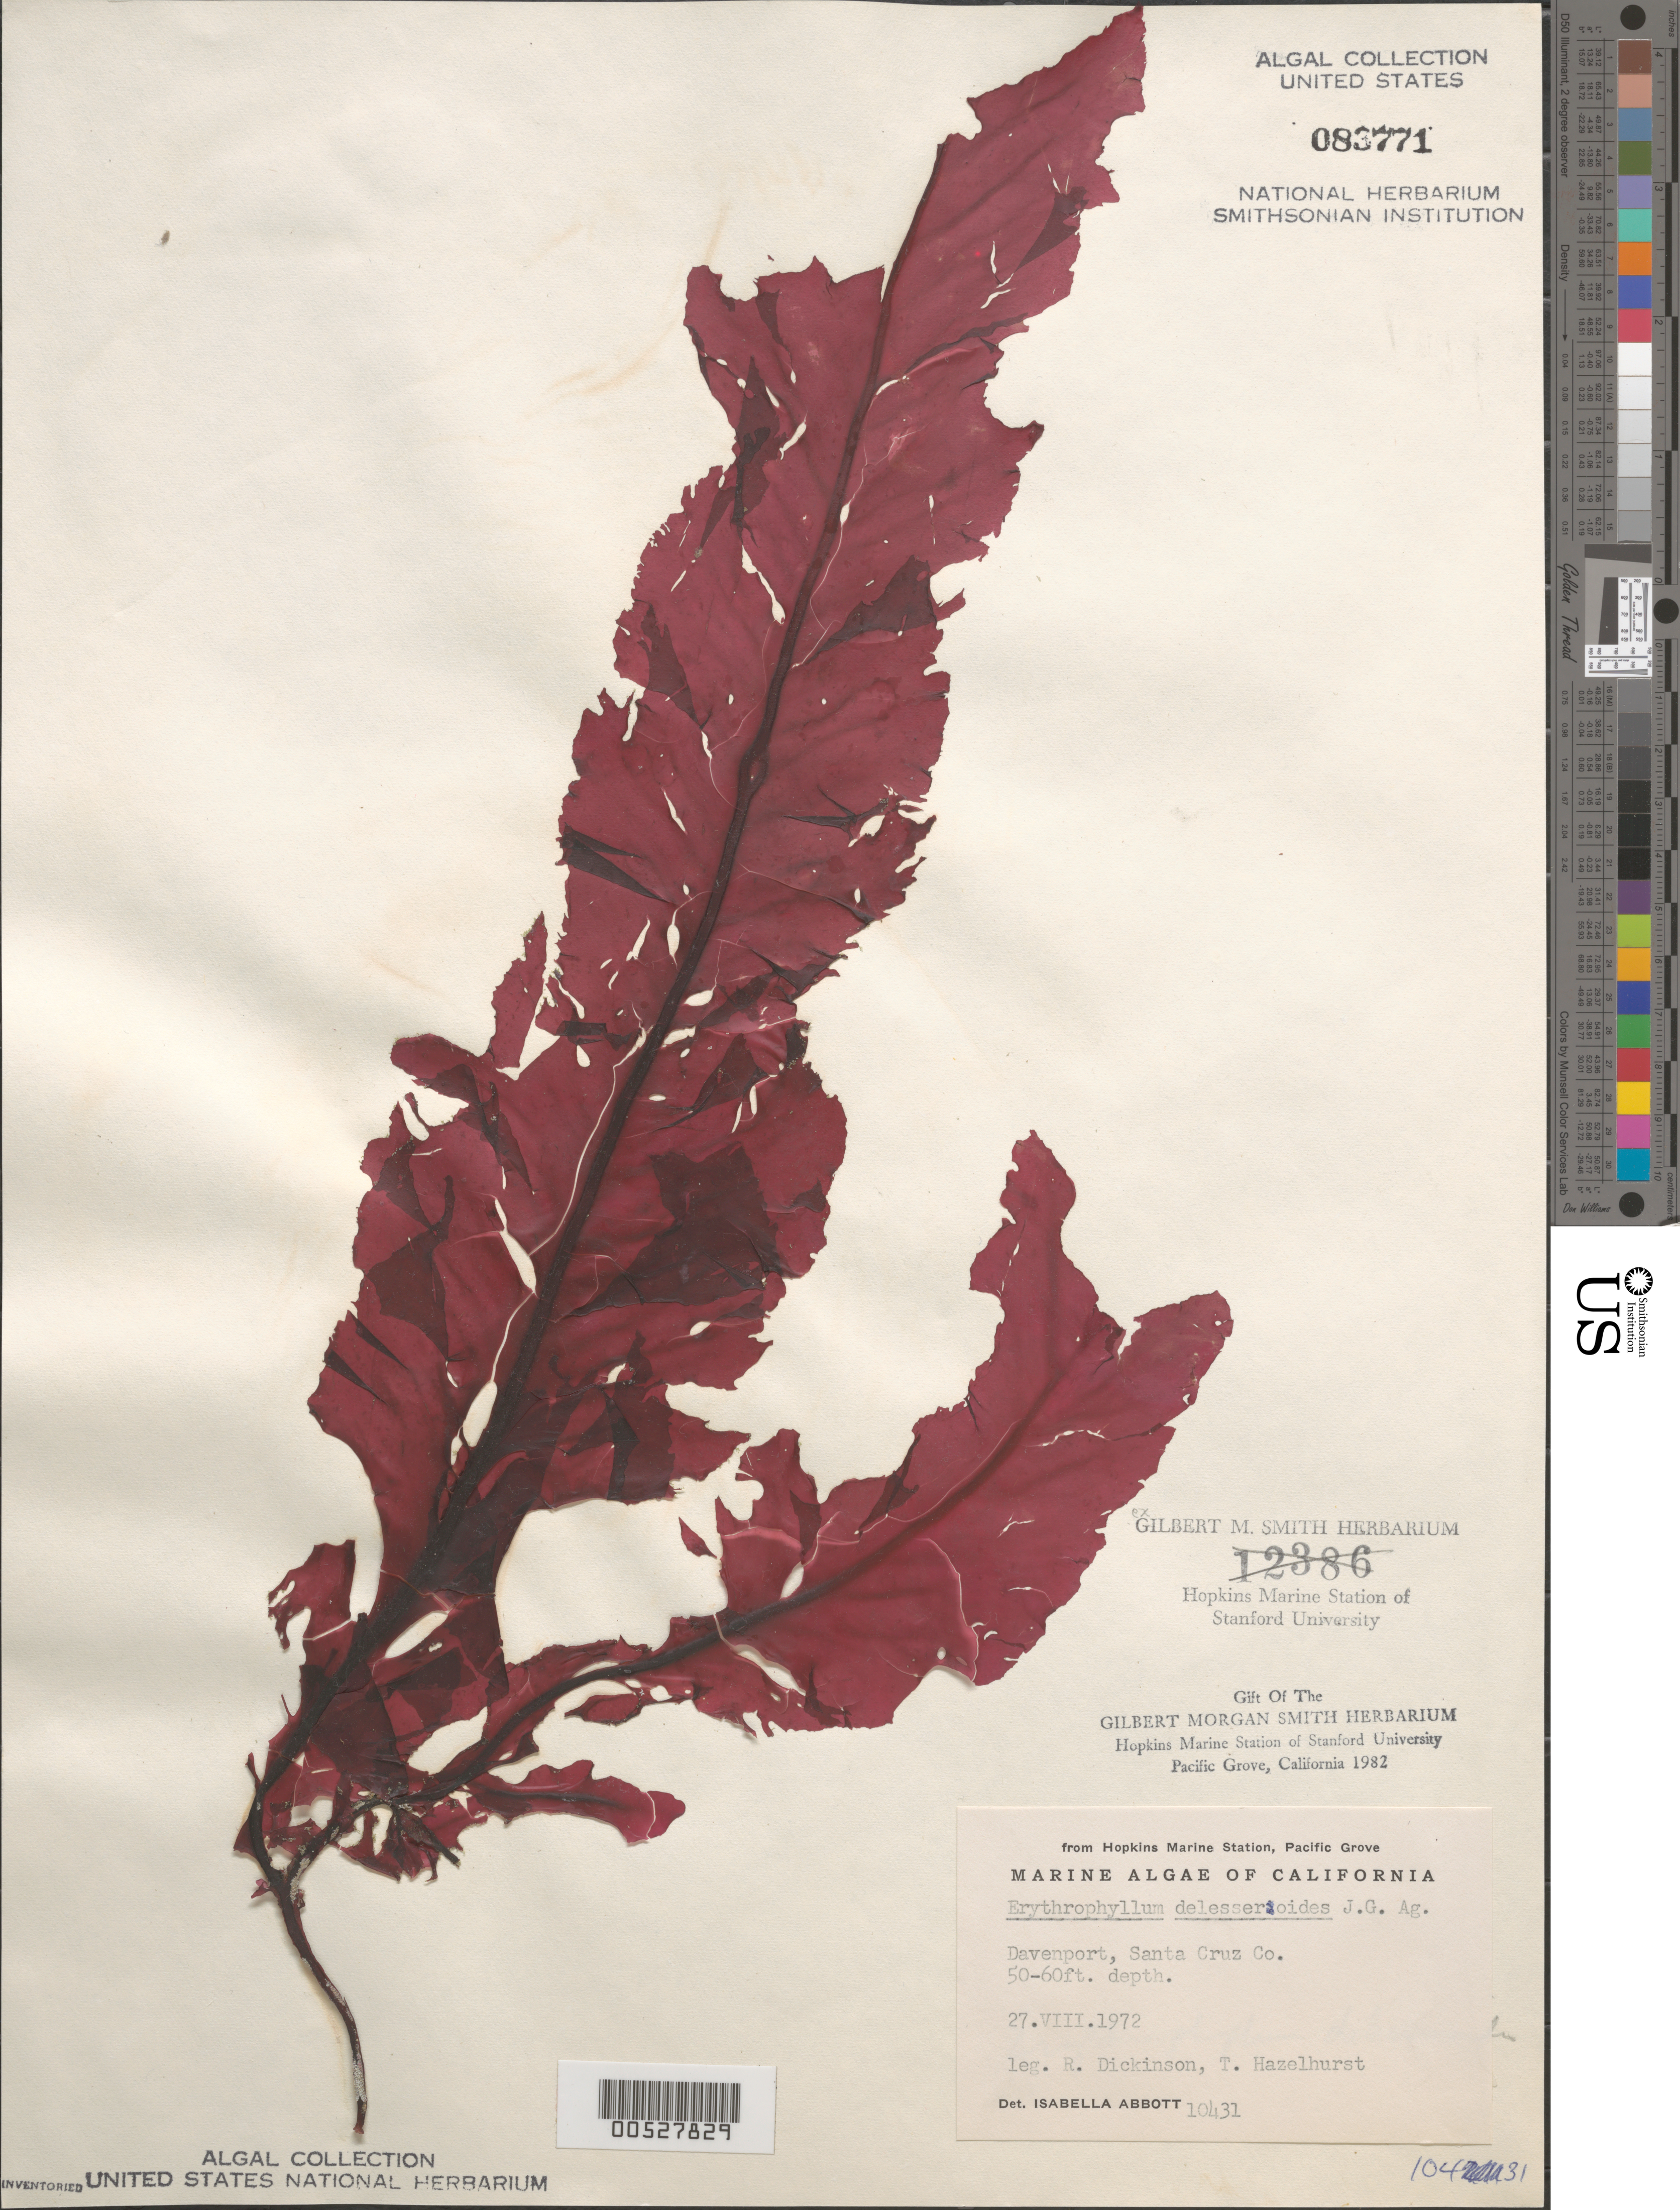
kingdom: Plantae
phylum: Rhodophyta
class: Florideophyceae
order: Gigartinales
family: Kallymeniaceae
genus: Erythrophyllum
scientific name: Erythrophyllum delesserioides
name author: J. Agardh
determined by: Abbott, Isabella A.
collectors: R. Dickinson & T. Hazelhurst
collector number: IAA 10431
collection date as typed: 27 Aug 1972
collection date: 1972-08-27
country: United States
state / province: California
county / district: Santa Cruz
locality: Davenport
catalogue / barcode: US 83771